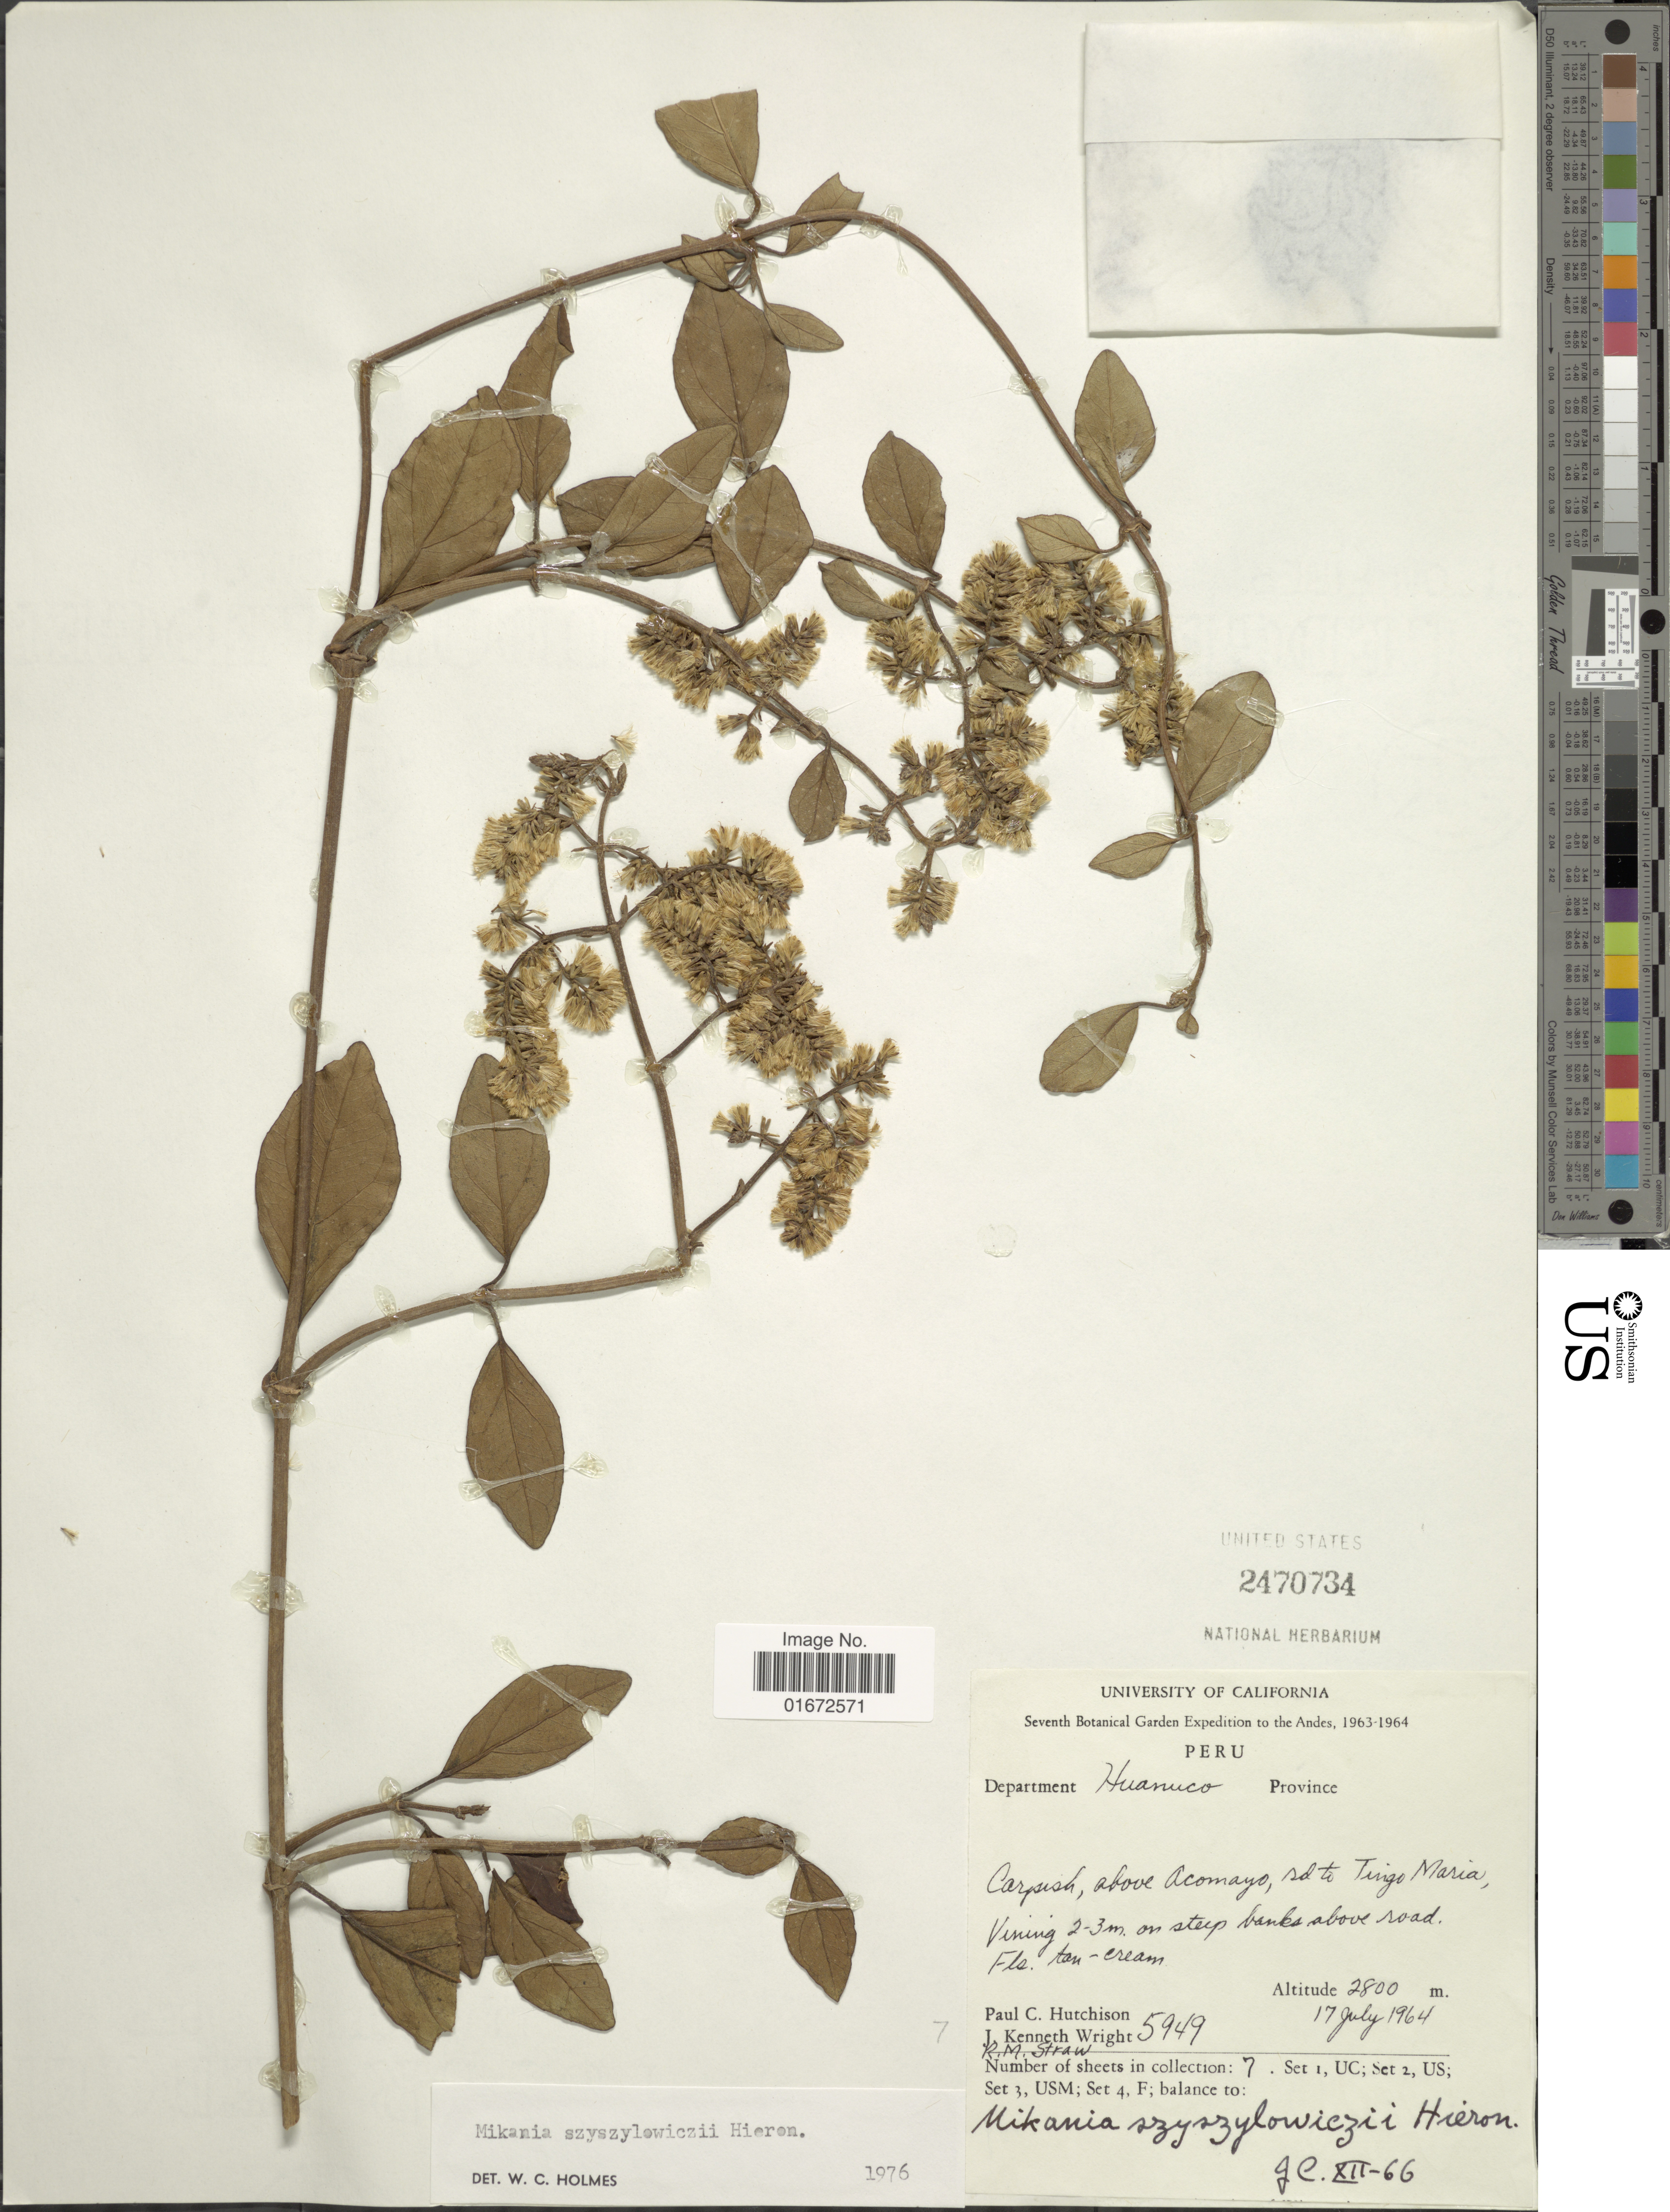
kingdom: Plantae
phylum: Tracheophyta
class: Magnoliopsida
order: Asterales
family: Asteraceae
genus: Mikania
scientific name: Mikania szyszylowiczii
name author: Hieron.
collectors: P. C. Hutchison & J. K. Wright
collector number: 5949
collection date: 1964-07-17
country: Peru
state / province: Huánuco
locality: Department Huanuco. Carpish, above Acomayo, rd to Tingo Maria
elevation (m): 2800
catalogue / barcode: US 2470734